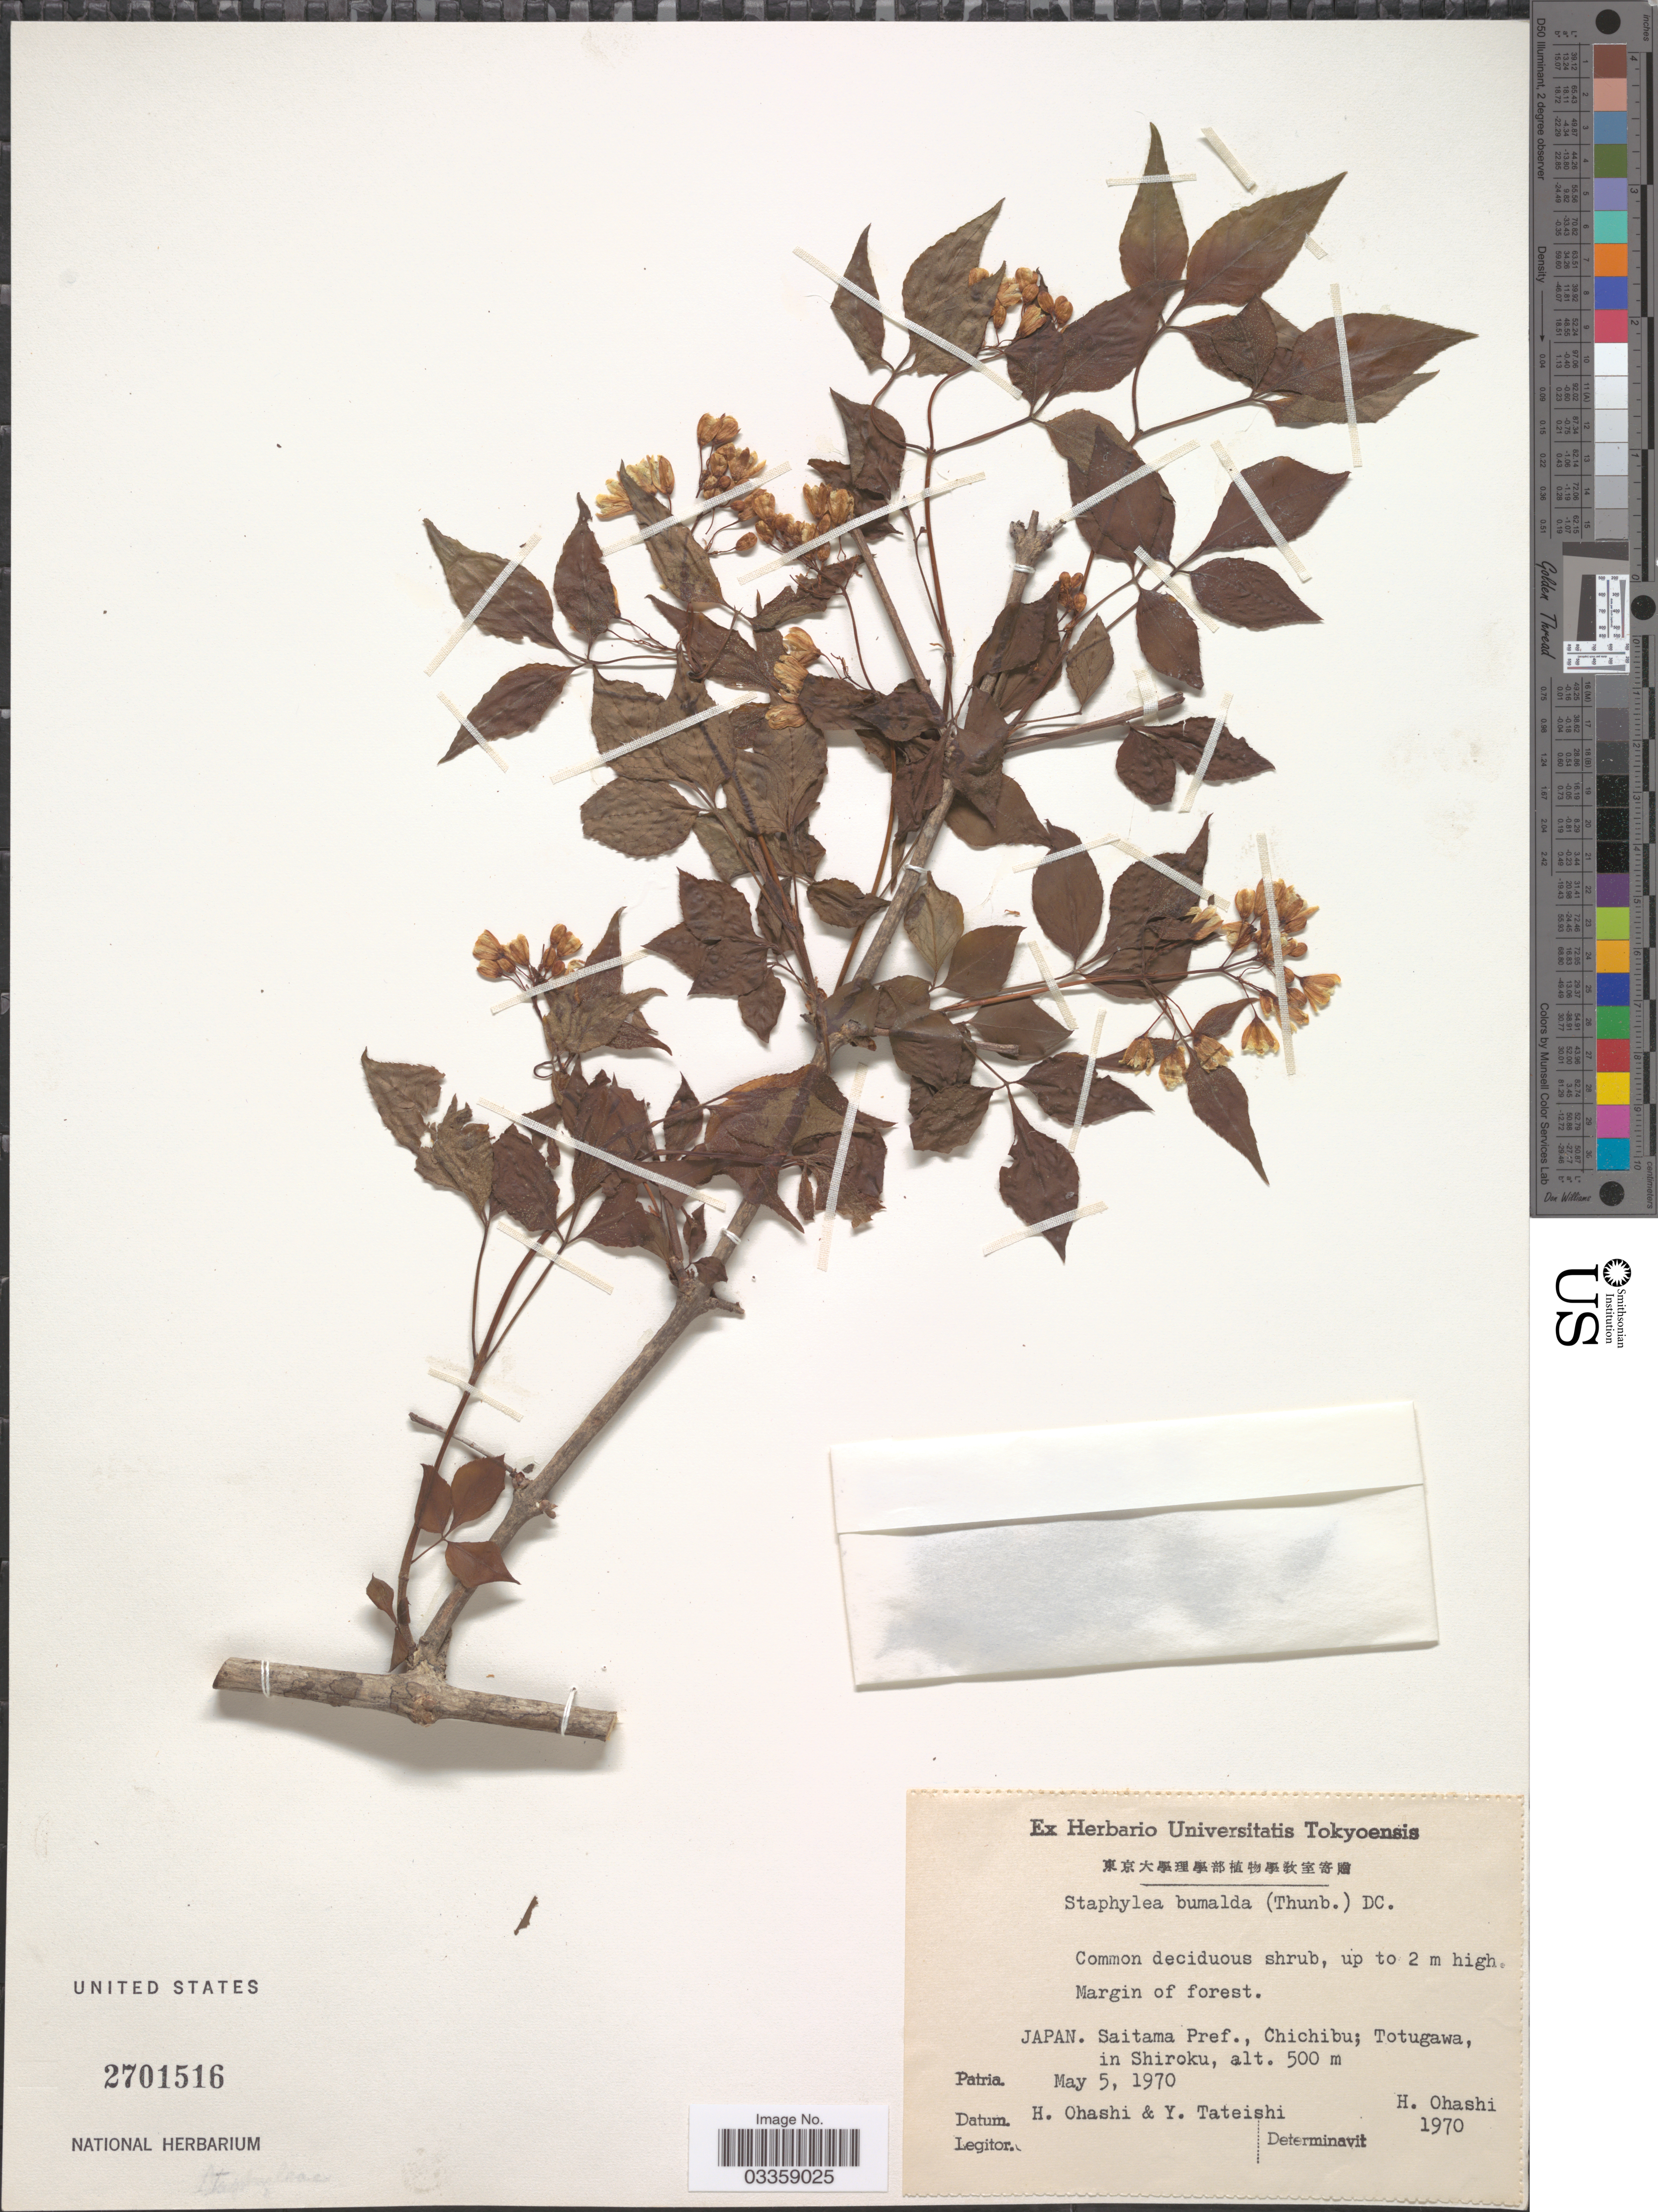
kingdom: Plantae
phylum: Tracheophyta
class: Magnoliopsida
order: Crossosomatales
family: Staphyleaceae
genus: Staphylea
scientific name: Staphylea bumalda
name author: DC.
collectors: H. Ohashi & Y. Tateishi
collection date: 1970-05-05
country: Japan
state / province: Saitama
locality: Saitama Pref., Chichibu; Totugawa, in Shiroku.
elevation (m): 500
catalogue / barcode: US 2701516